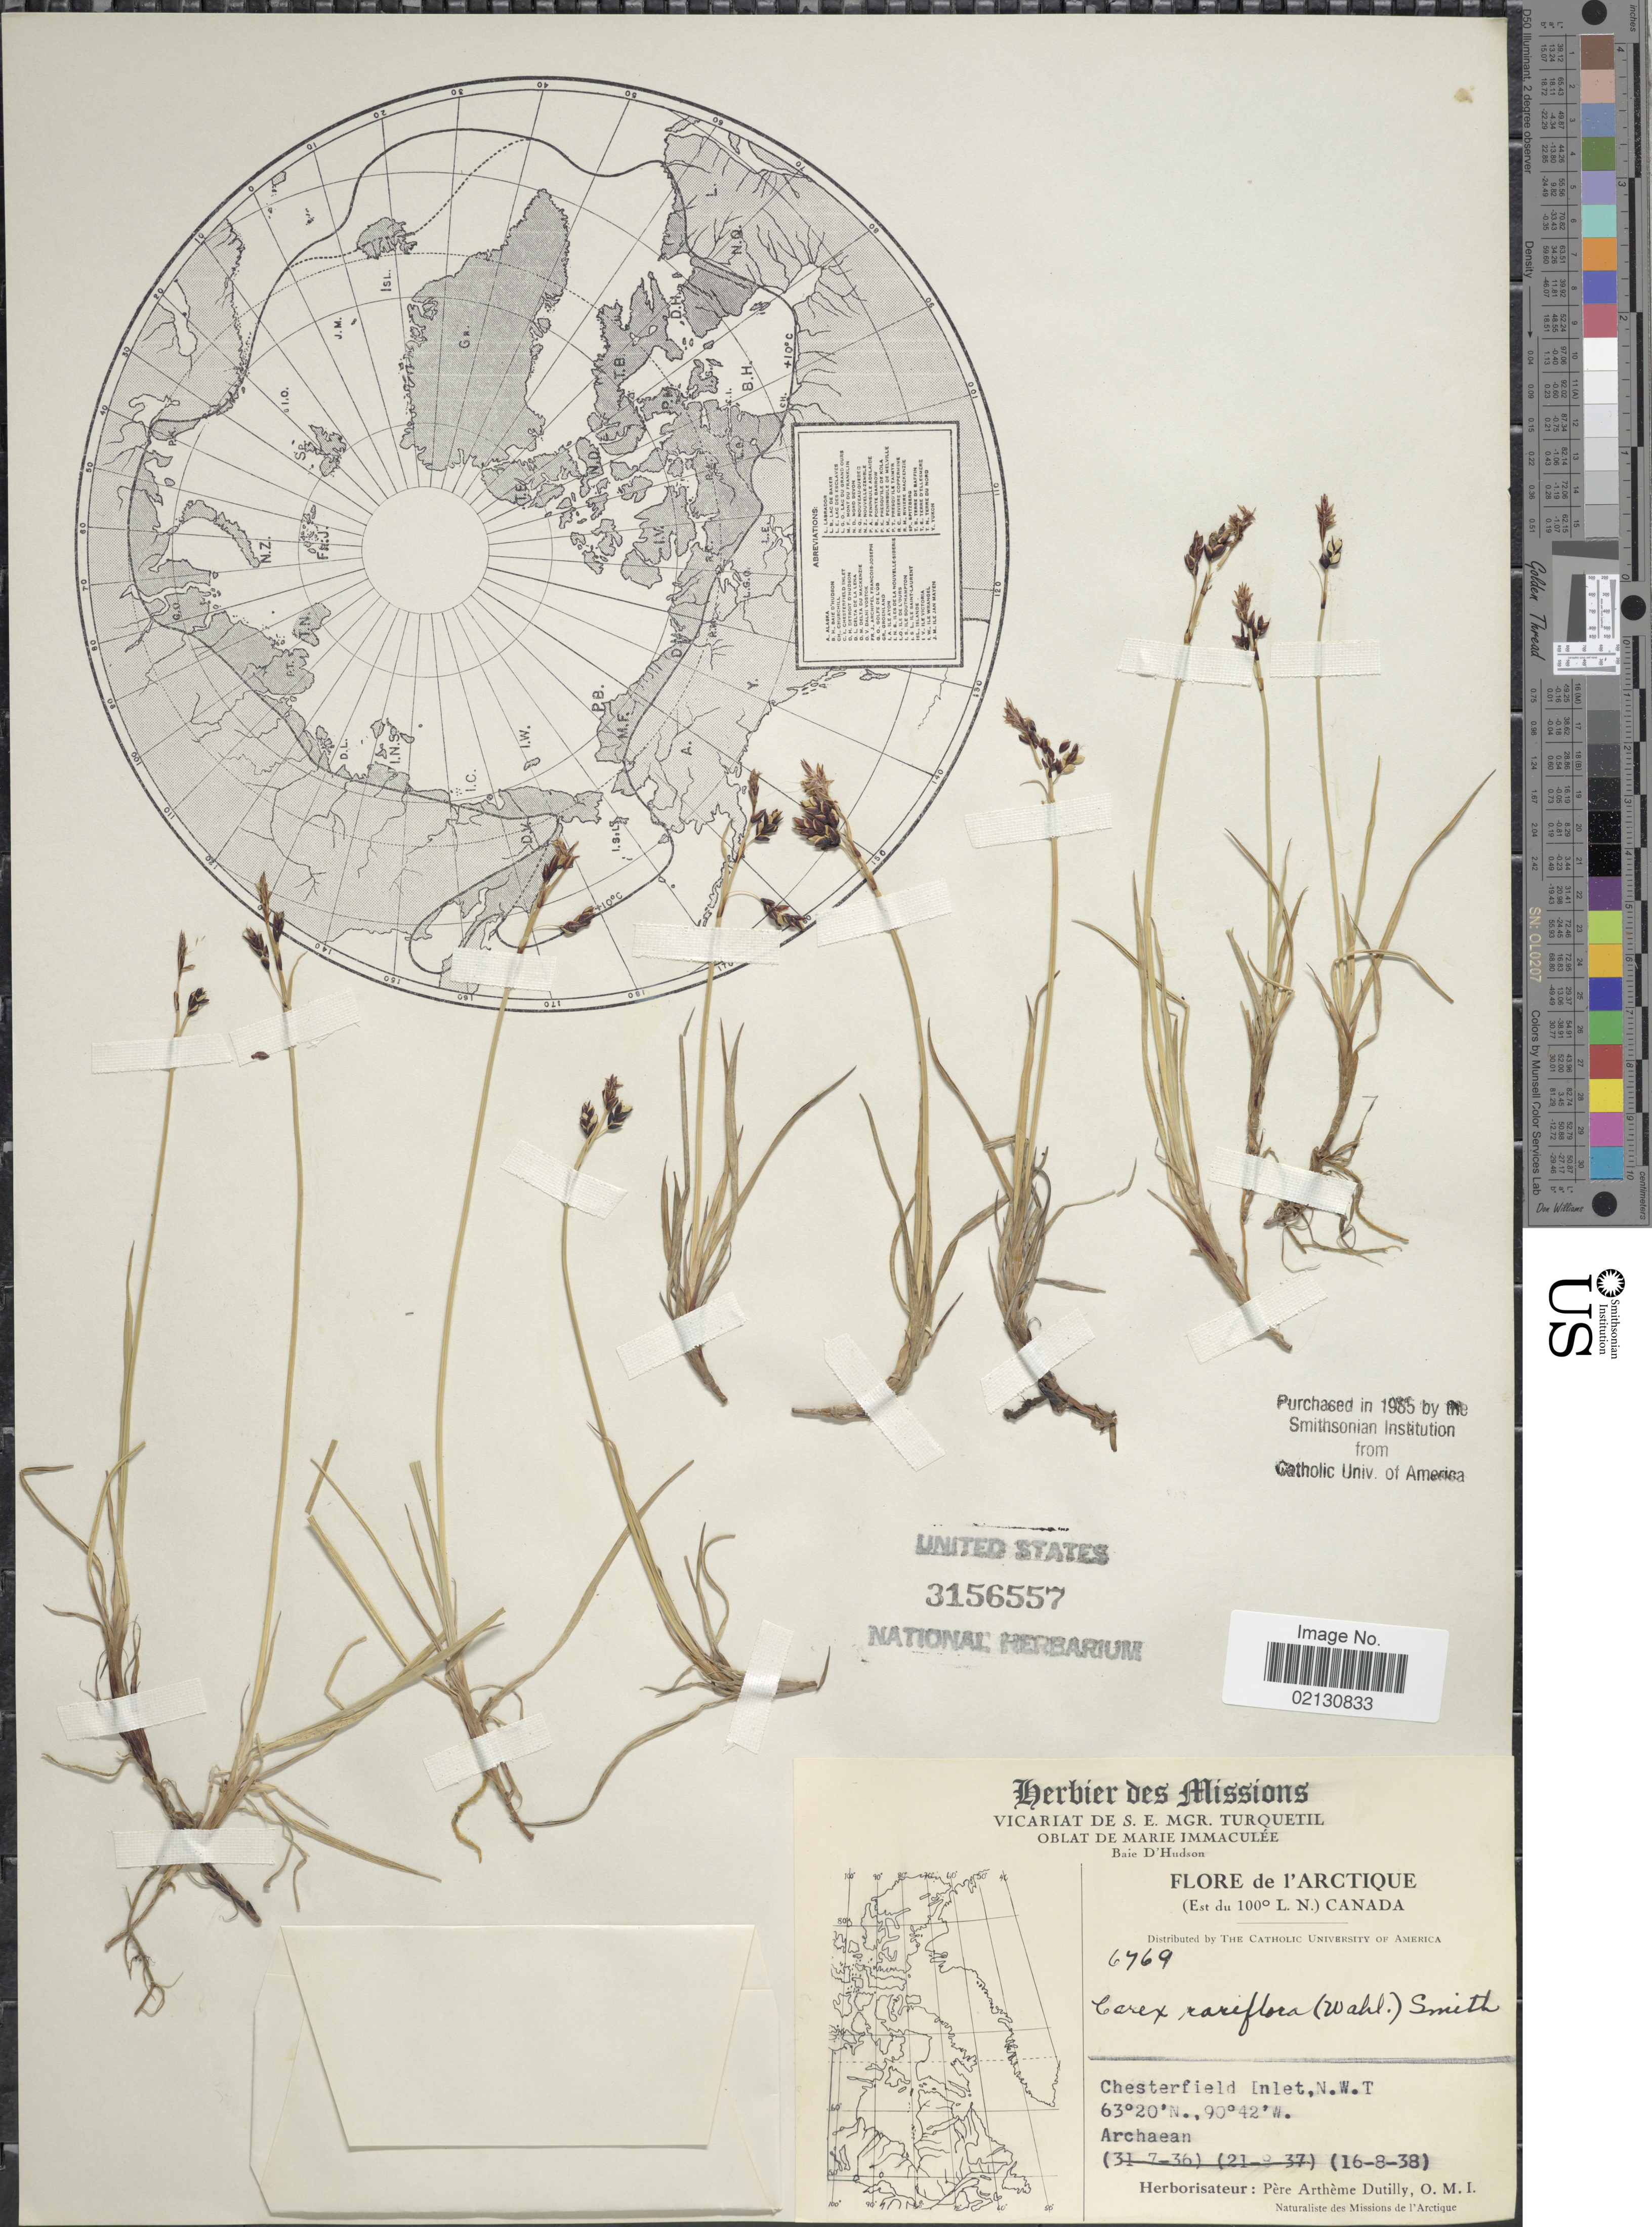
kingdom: Plantae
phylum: Tracheophyta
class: Liliopsida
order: Poales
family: Cyperaceae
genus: Carex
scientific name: Carex rariflora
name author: (Wahlenb.) Sm.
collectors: A. Dutilly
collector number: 6769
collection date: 1938-08-16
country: Canada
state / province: Nunavut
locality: L'Arctique (Est du 100° L. N.) Chesterfield Inlet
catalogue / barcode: US 3156557